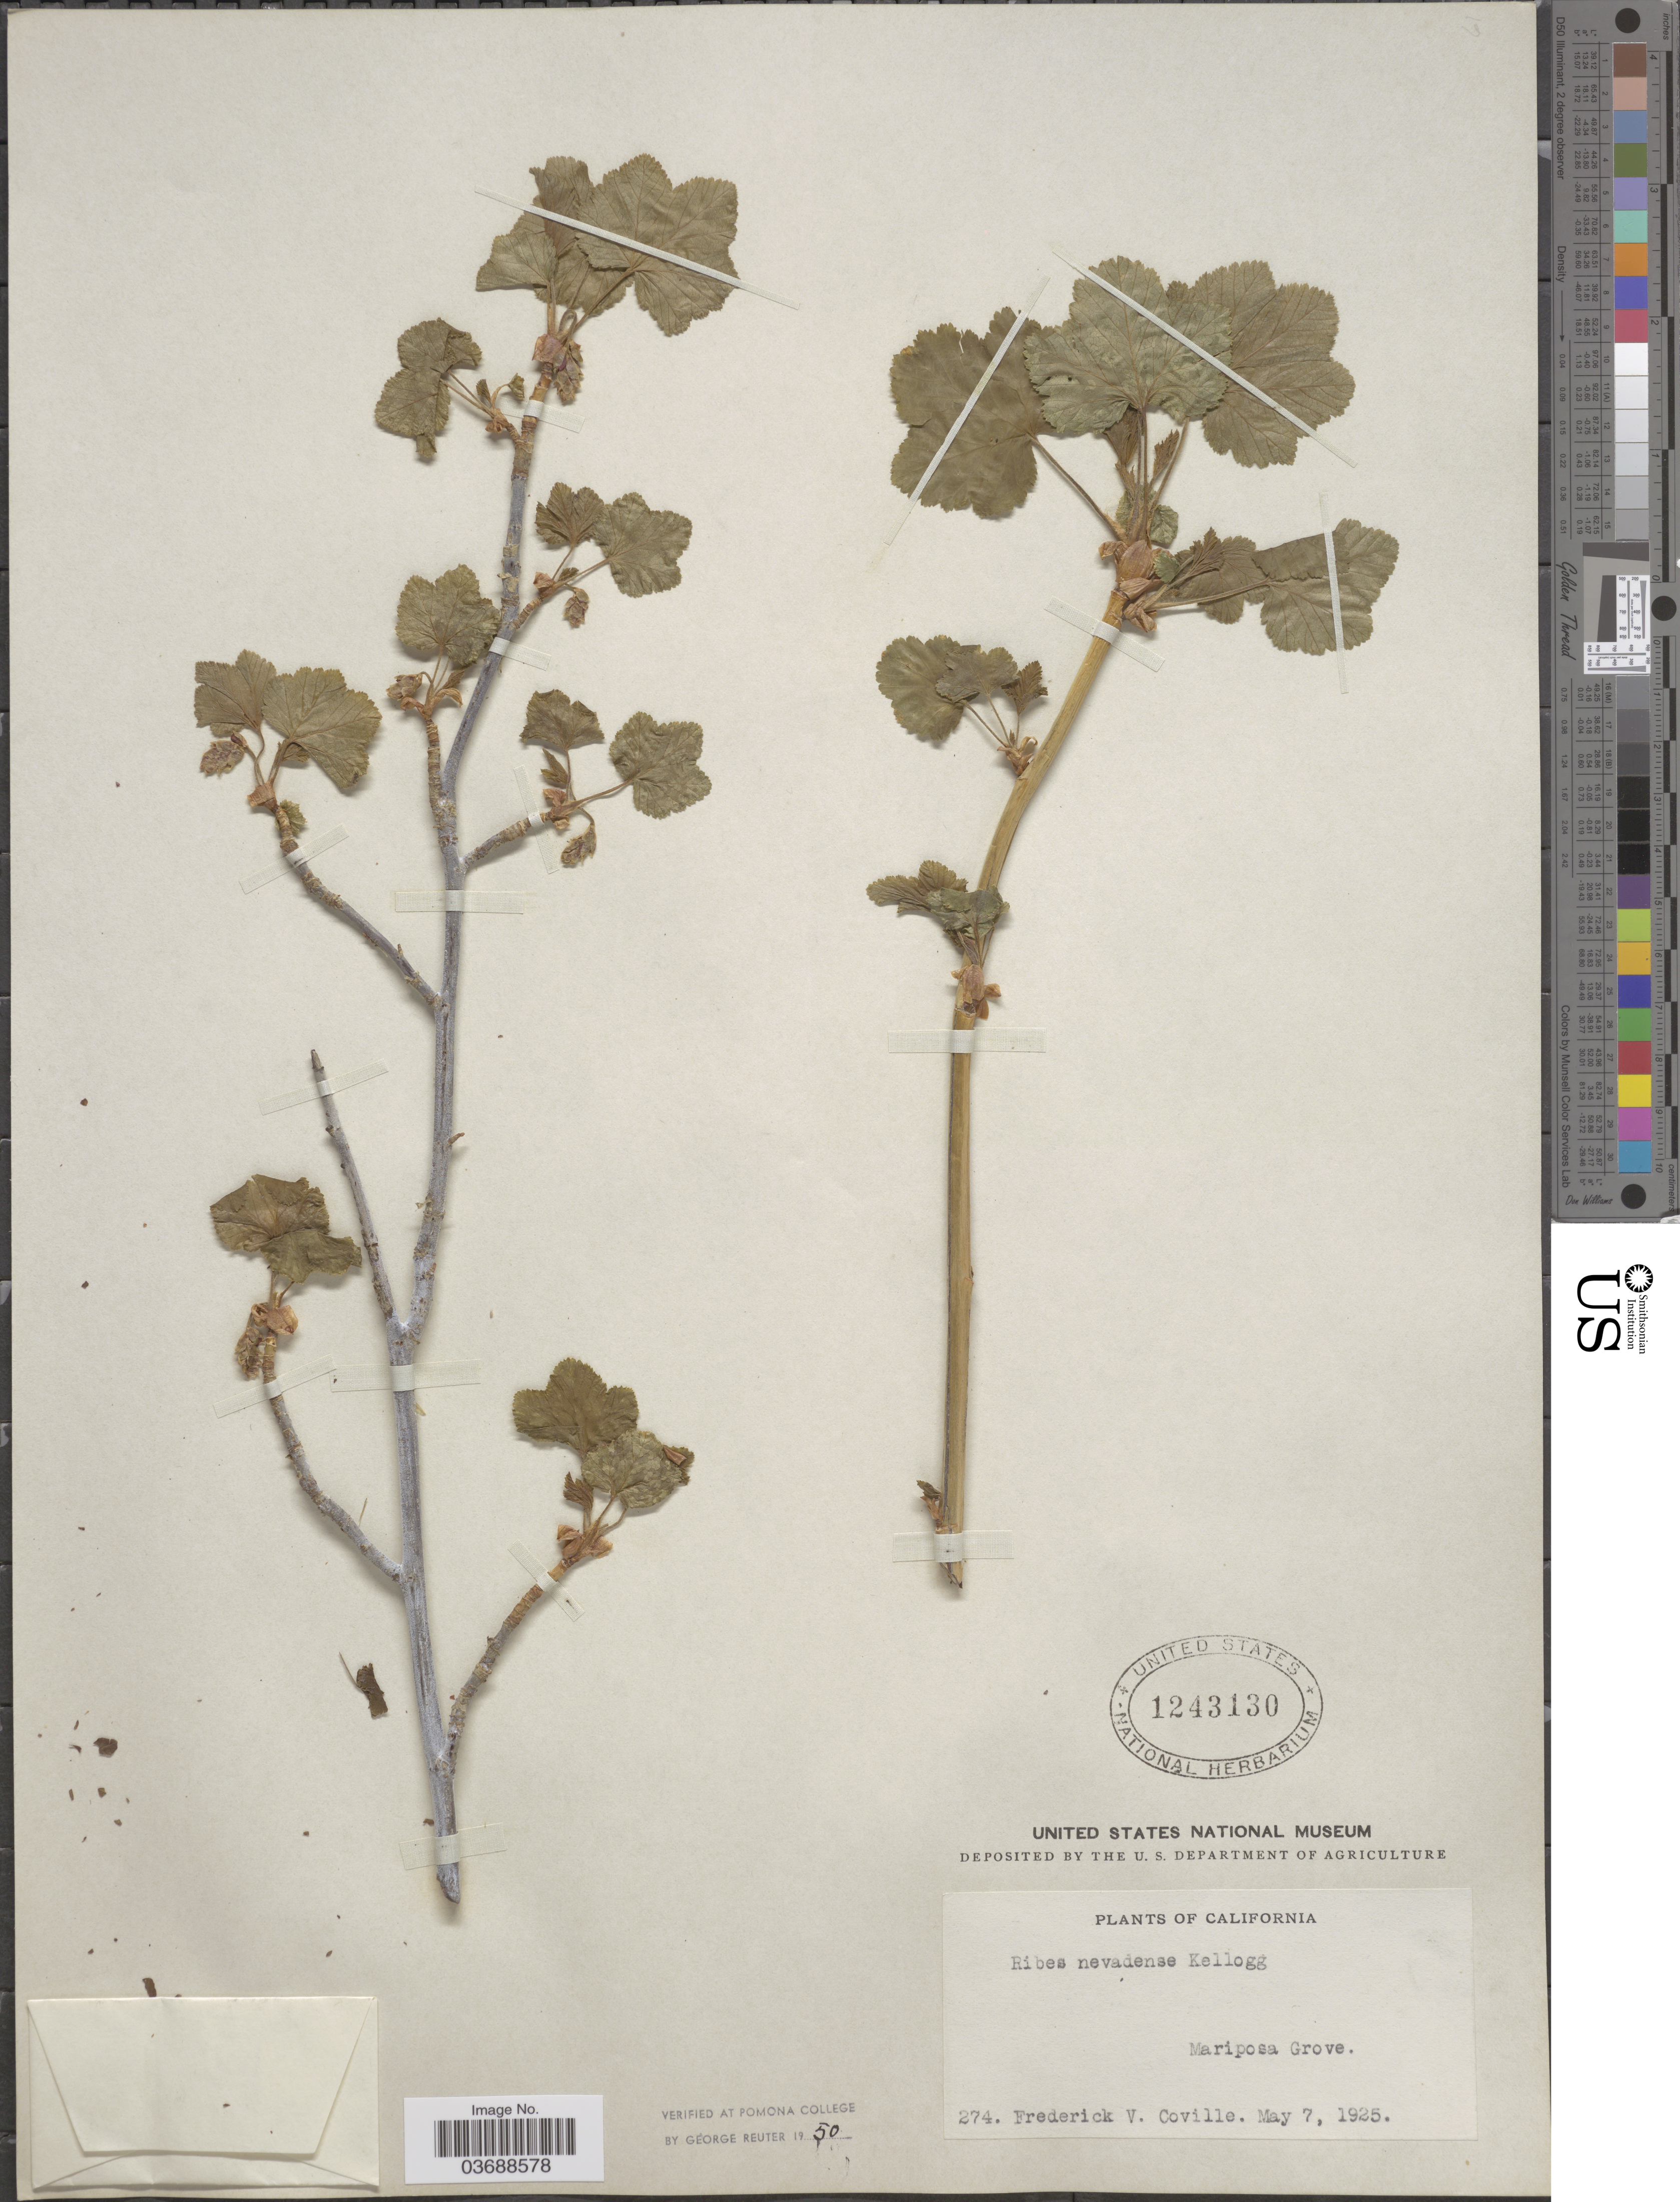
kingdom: Plantae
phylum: Tracheophyta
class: Magnoliopsida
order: Saxifragales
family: Grossulariaceae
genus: Ribes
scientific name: Ribes nevadense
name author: Kellogg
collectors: F. V. Coville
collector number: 274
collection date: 1925-05-07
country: United States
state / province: California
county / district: Mariposa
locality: Mariposa Grove.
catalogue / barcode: US 1243130